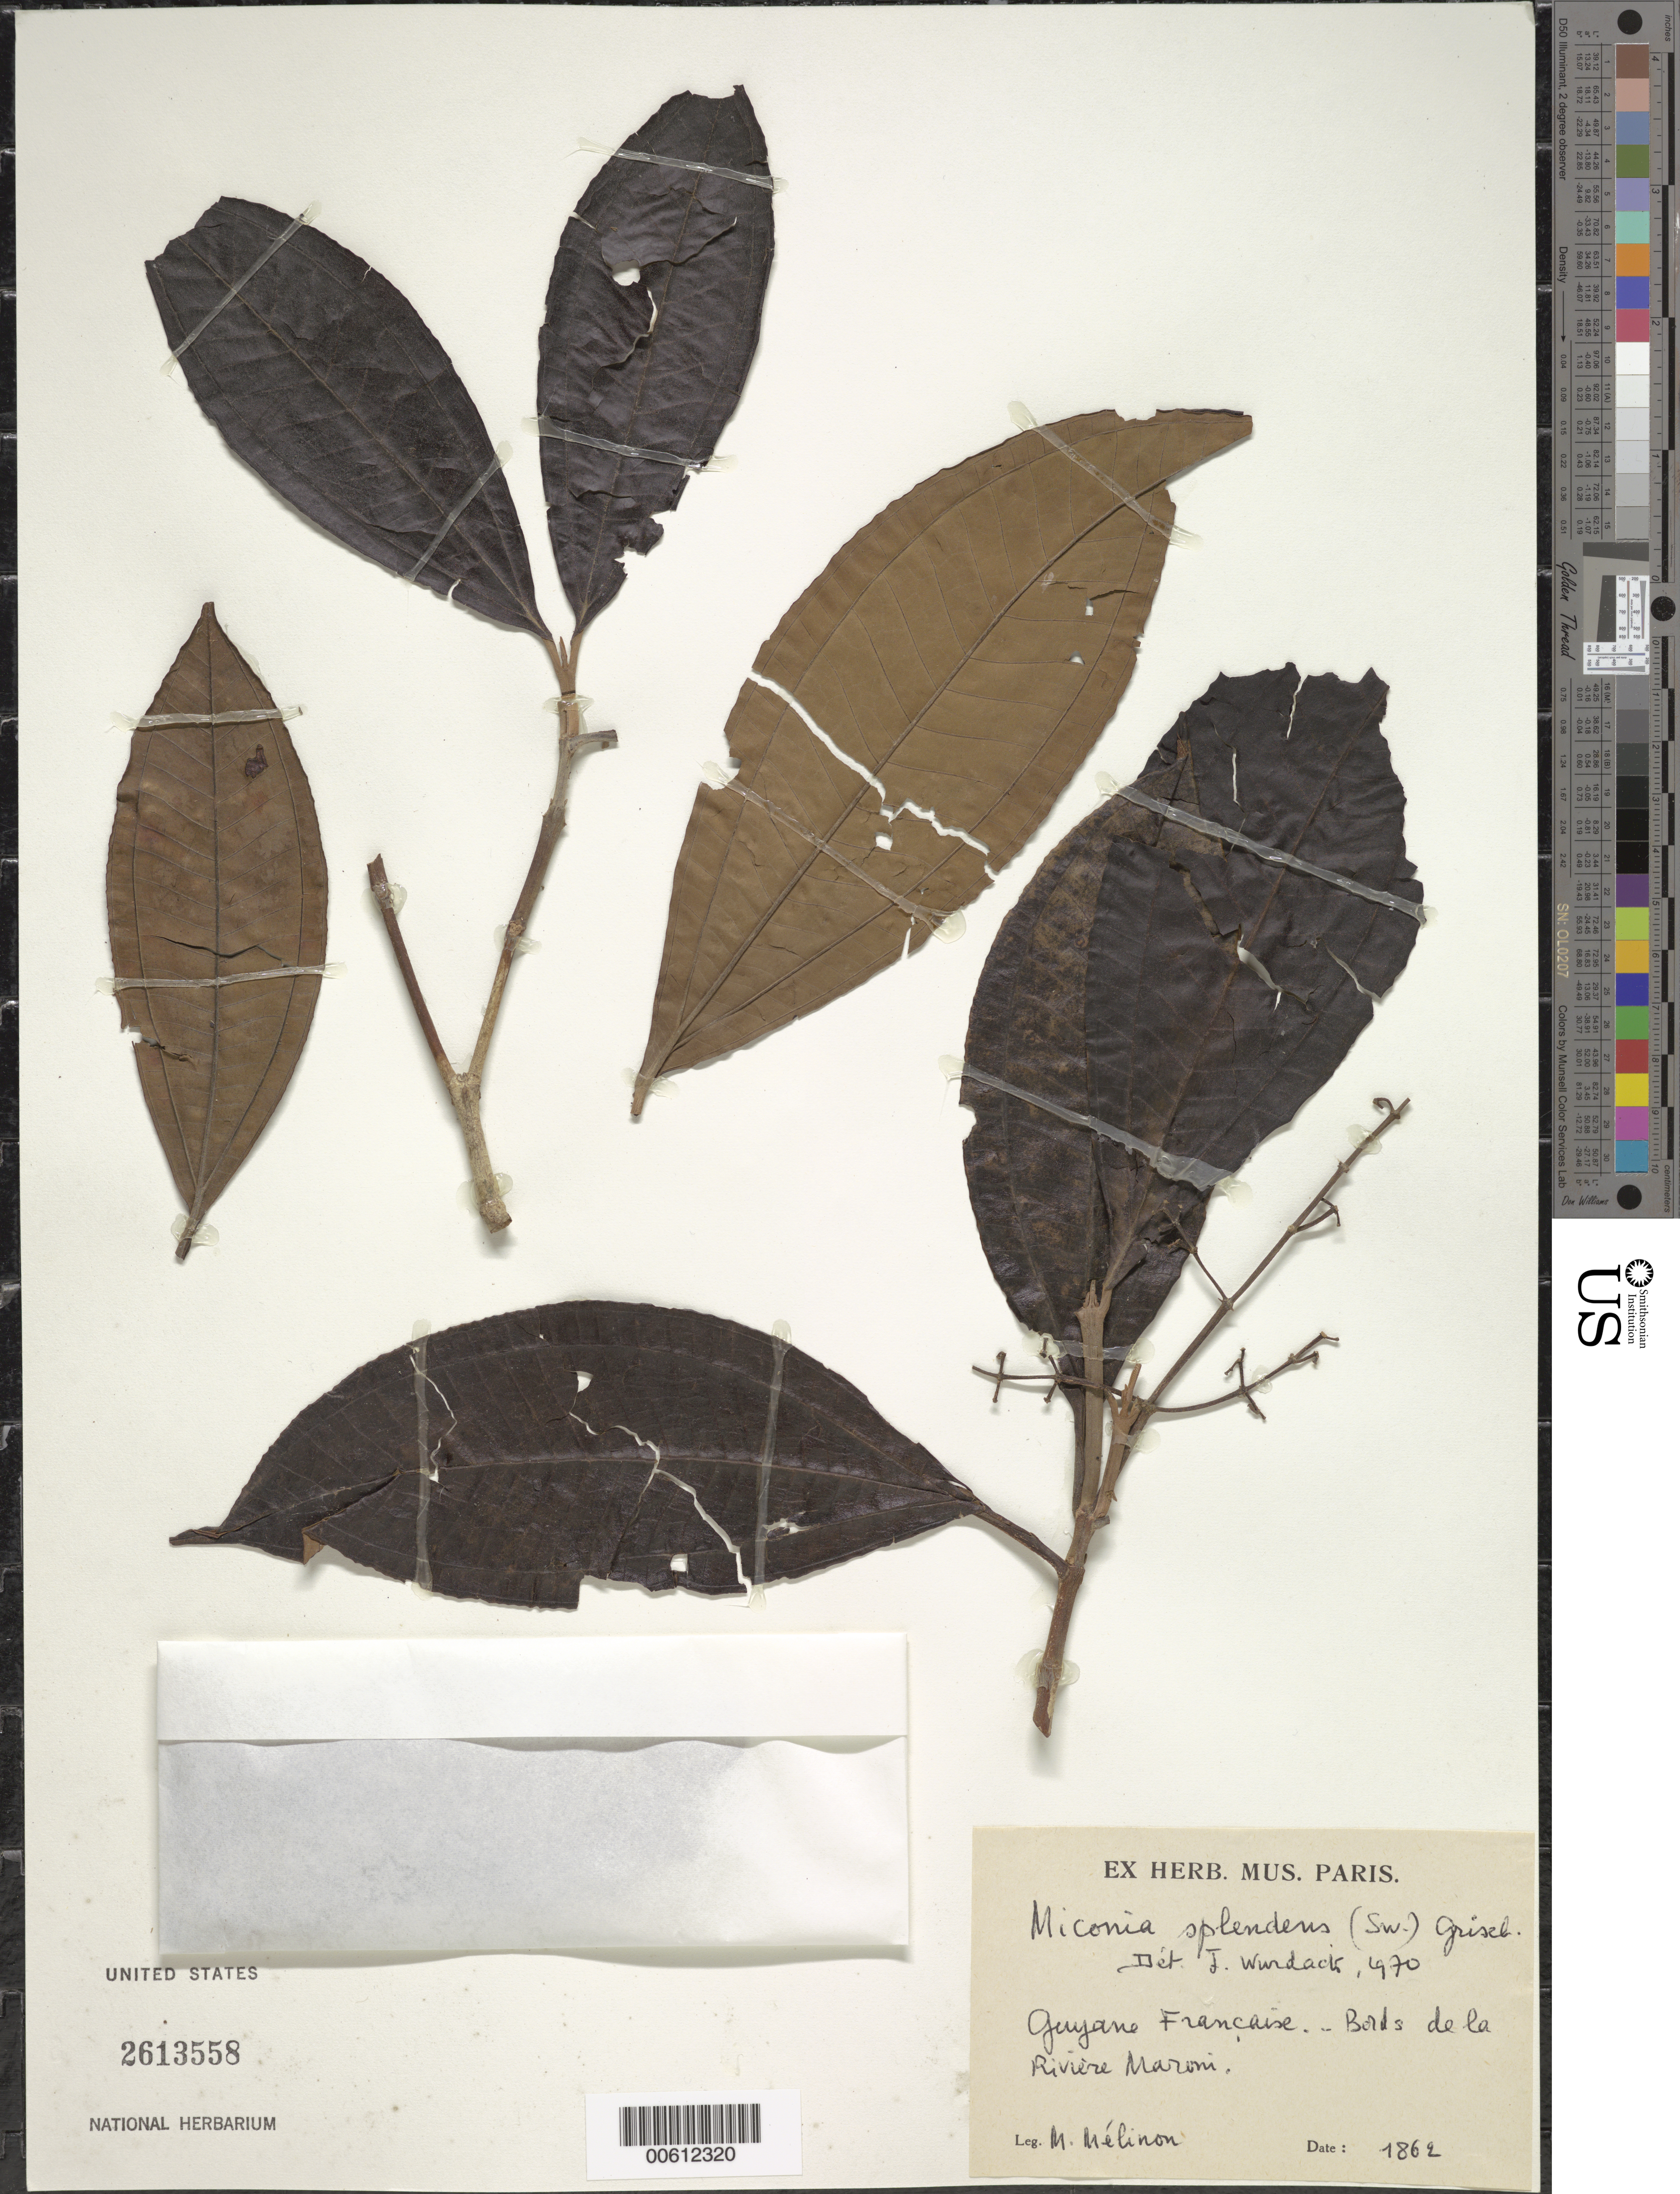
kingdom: Plantae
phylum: Tracheophyta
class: Magnoliopsida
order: Myrtales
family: Melastomataceae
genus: Miconia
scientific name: Miconia splendens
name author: (Sw.) Griseb.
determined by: Wurdack, John J., (US), US (UNITED STATES)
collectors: E. Mélinon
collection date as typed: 1862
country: French Guiana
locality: Maroni R.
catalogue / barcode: US 2613558